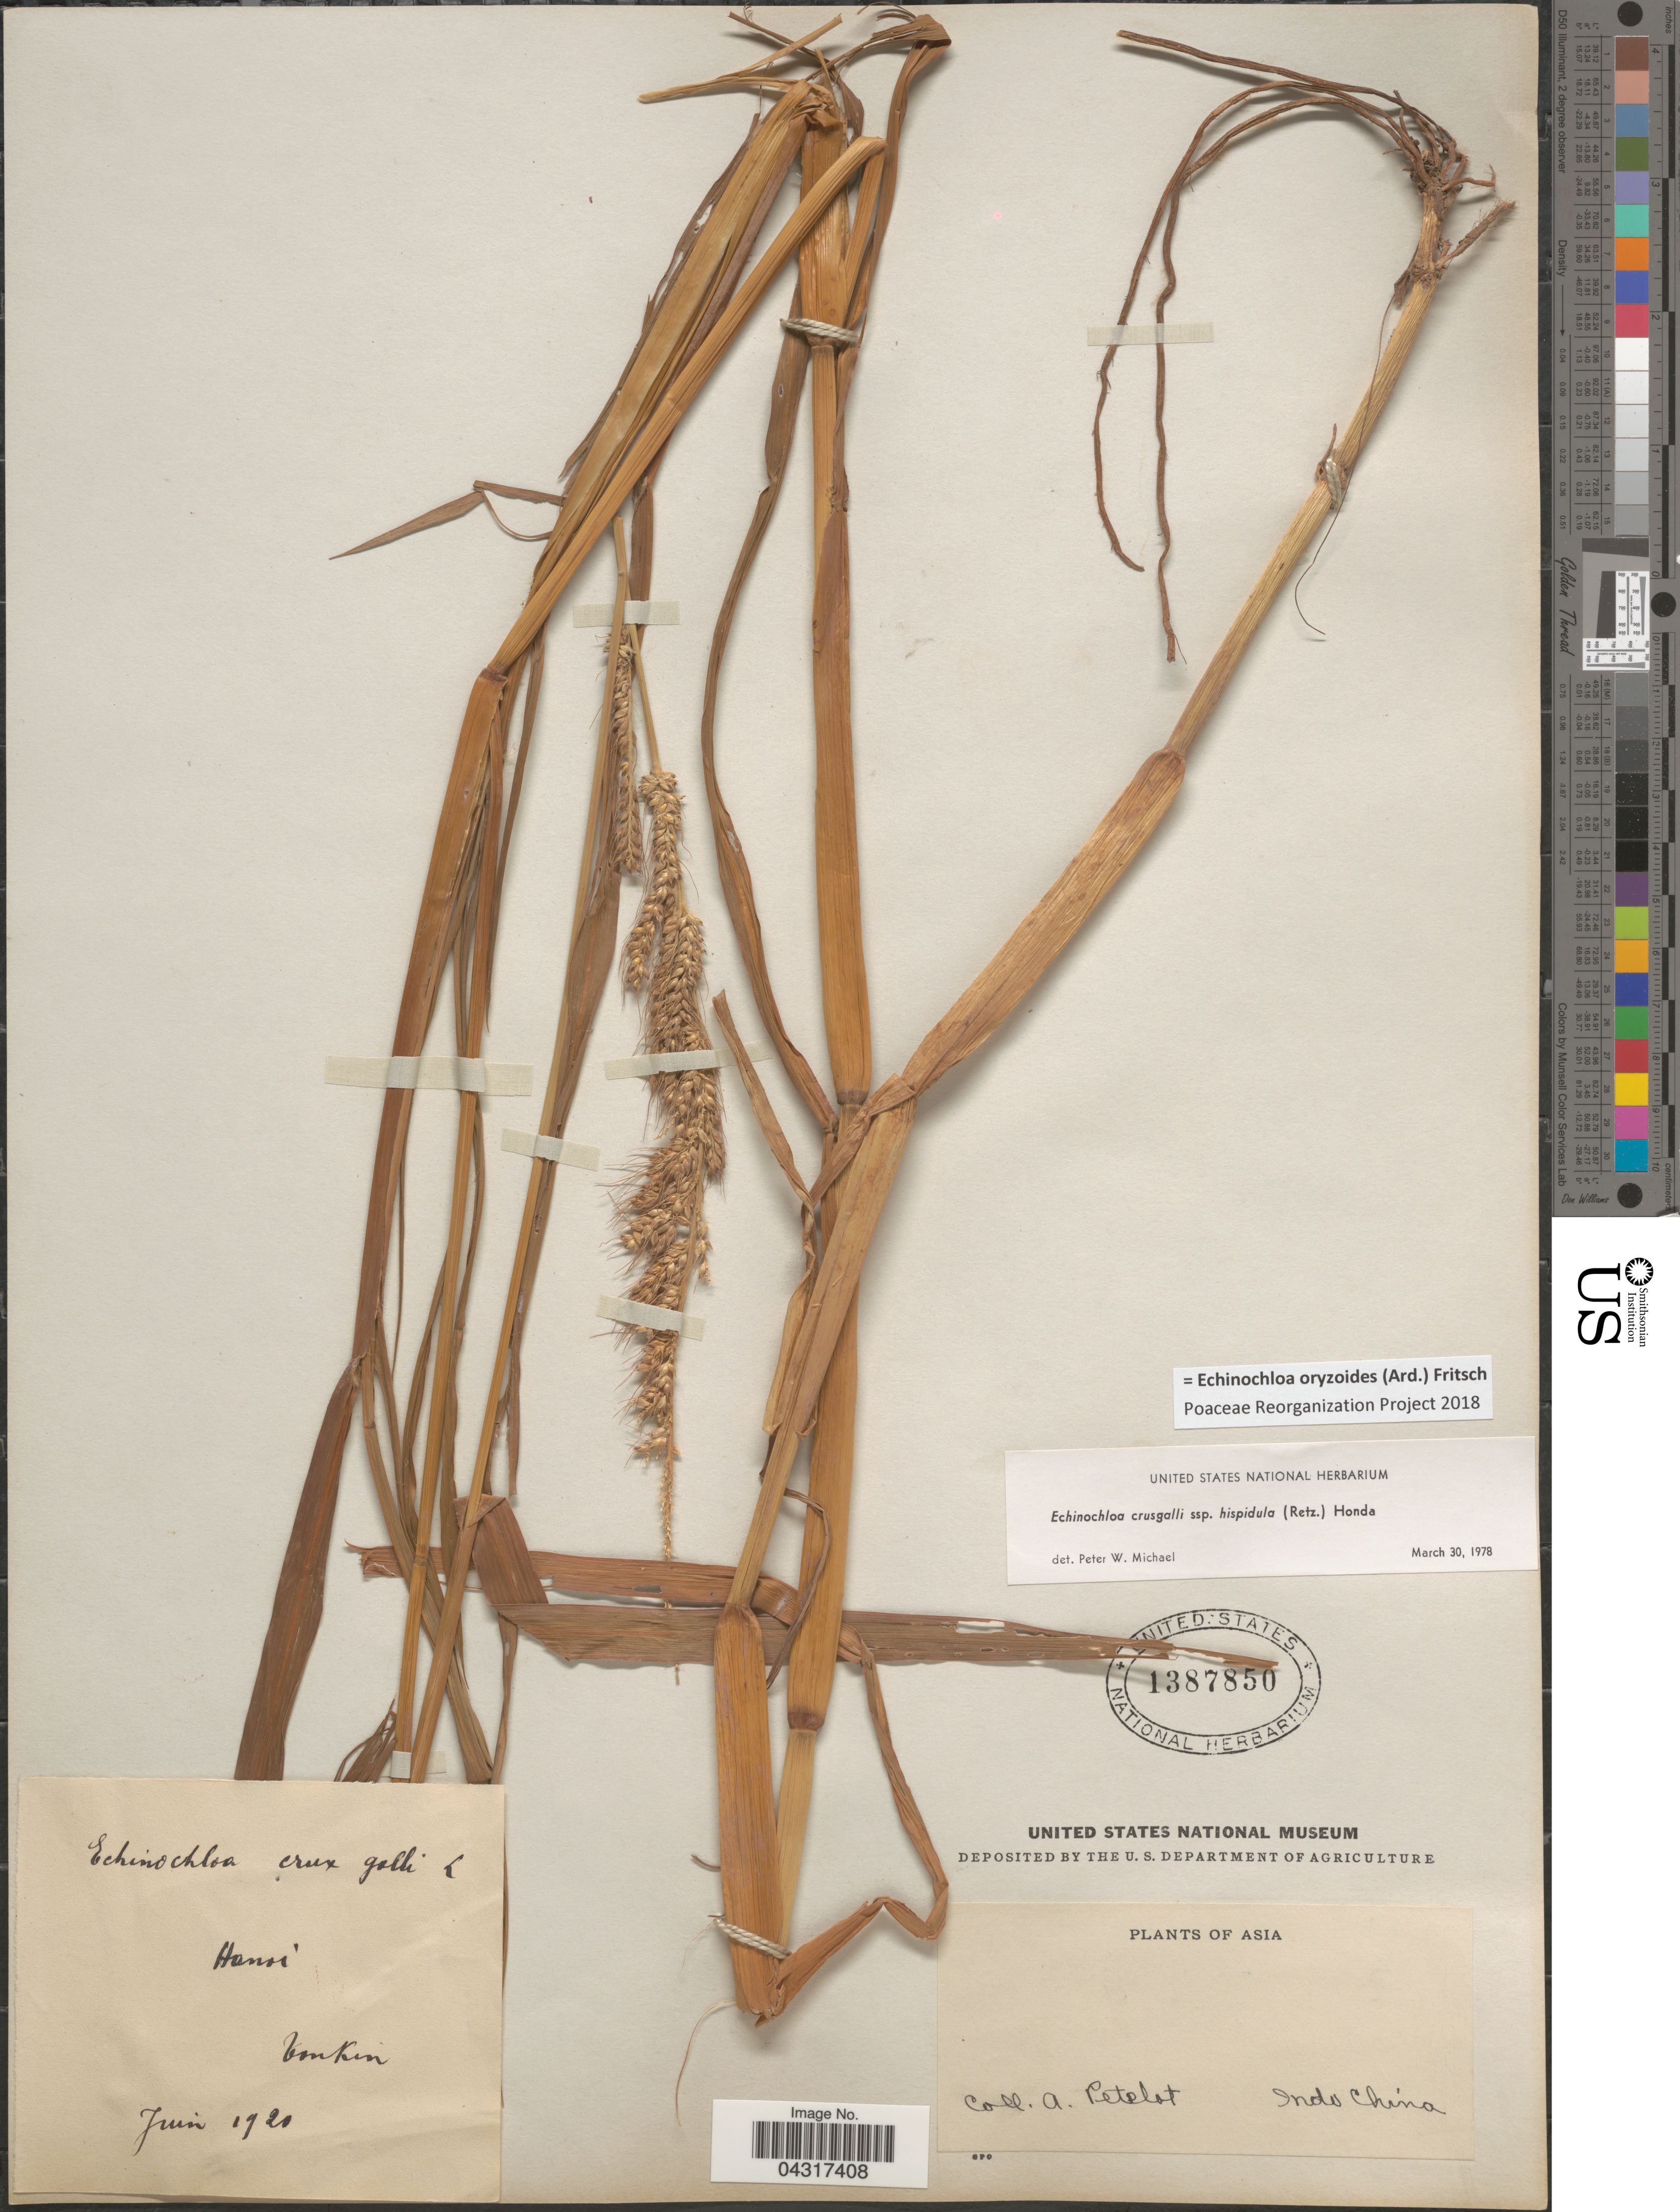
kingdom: Plantae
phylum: Tracheophyta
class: Liliopsida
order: Poales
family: Poaceae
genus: Echinochloa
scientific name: Echinochloa oryzoides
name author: (Ard.) Fritsch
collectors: A. Petelot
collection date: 1920-06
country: Vietnam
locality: Hanoi. Tonkin. Indo China.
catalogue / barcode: US 1387850